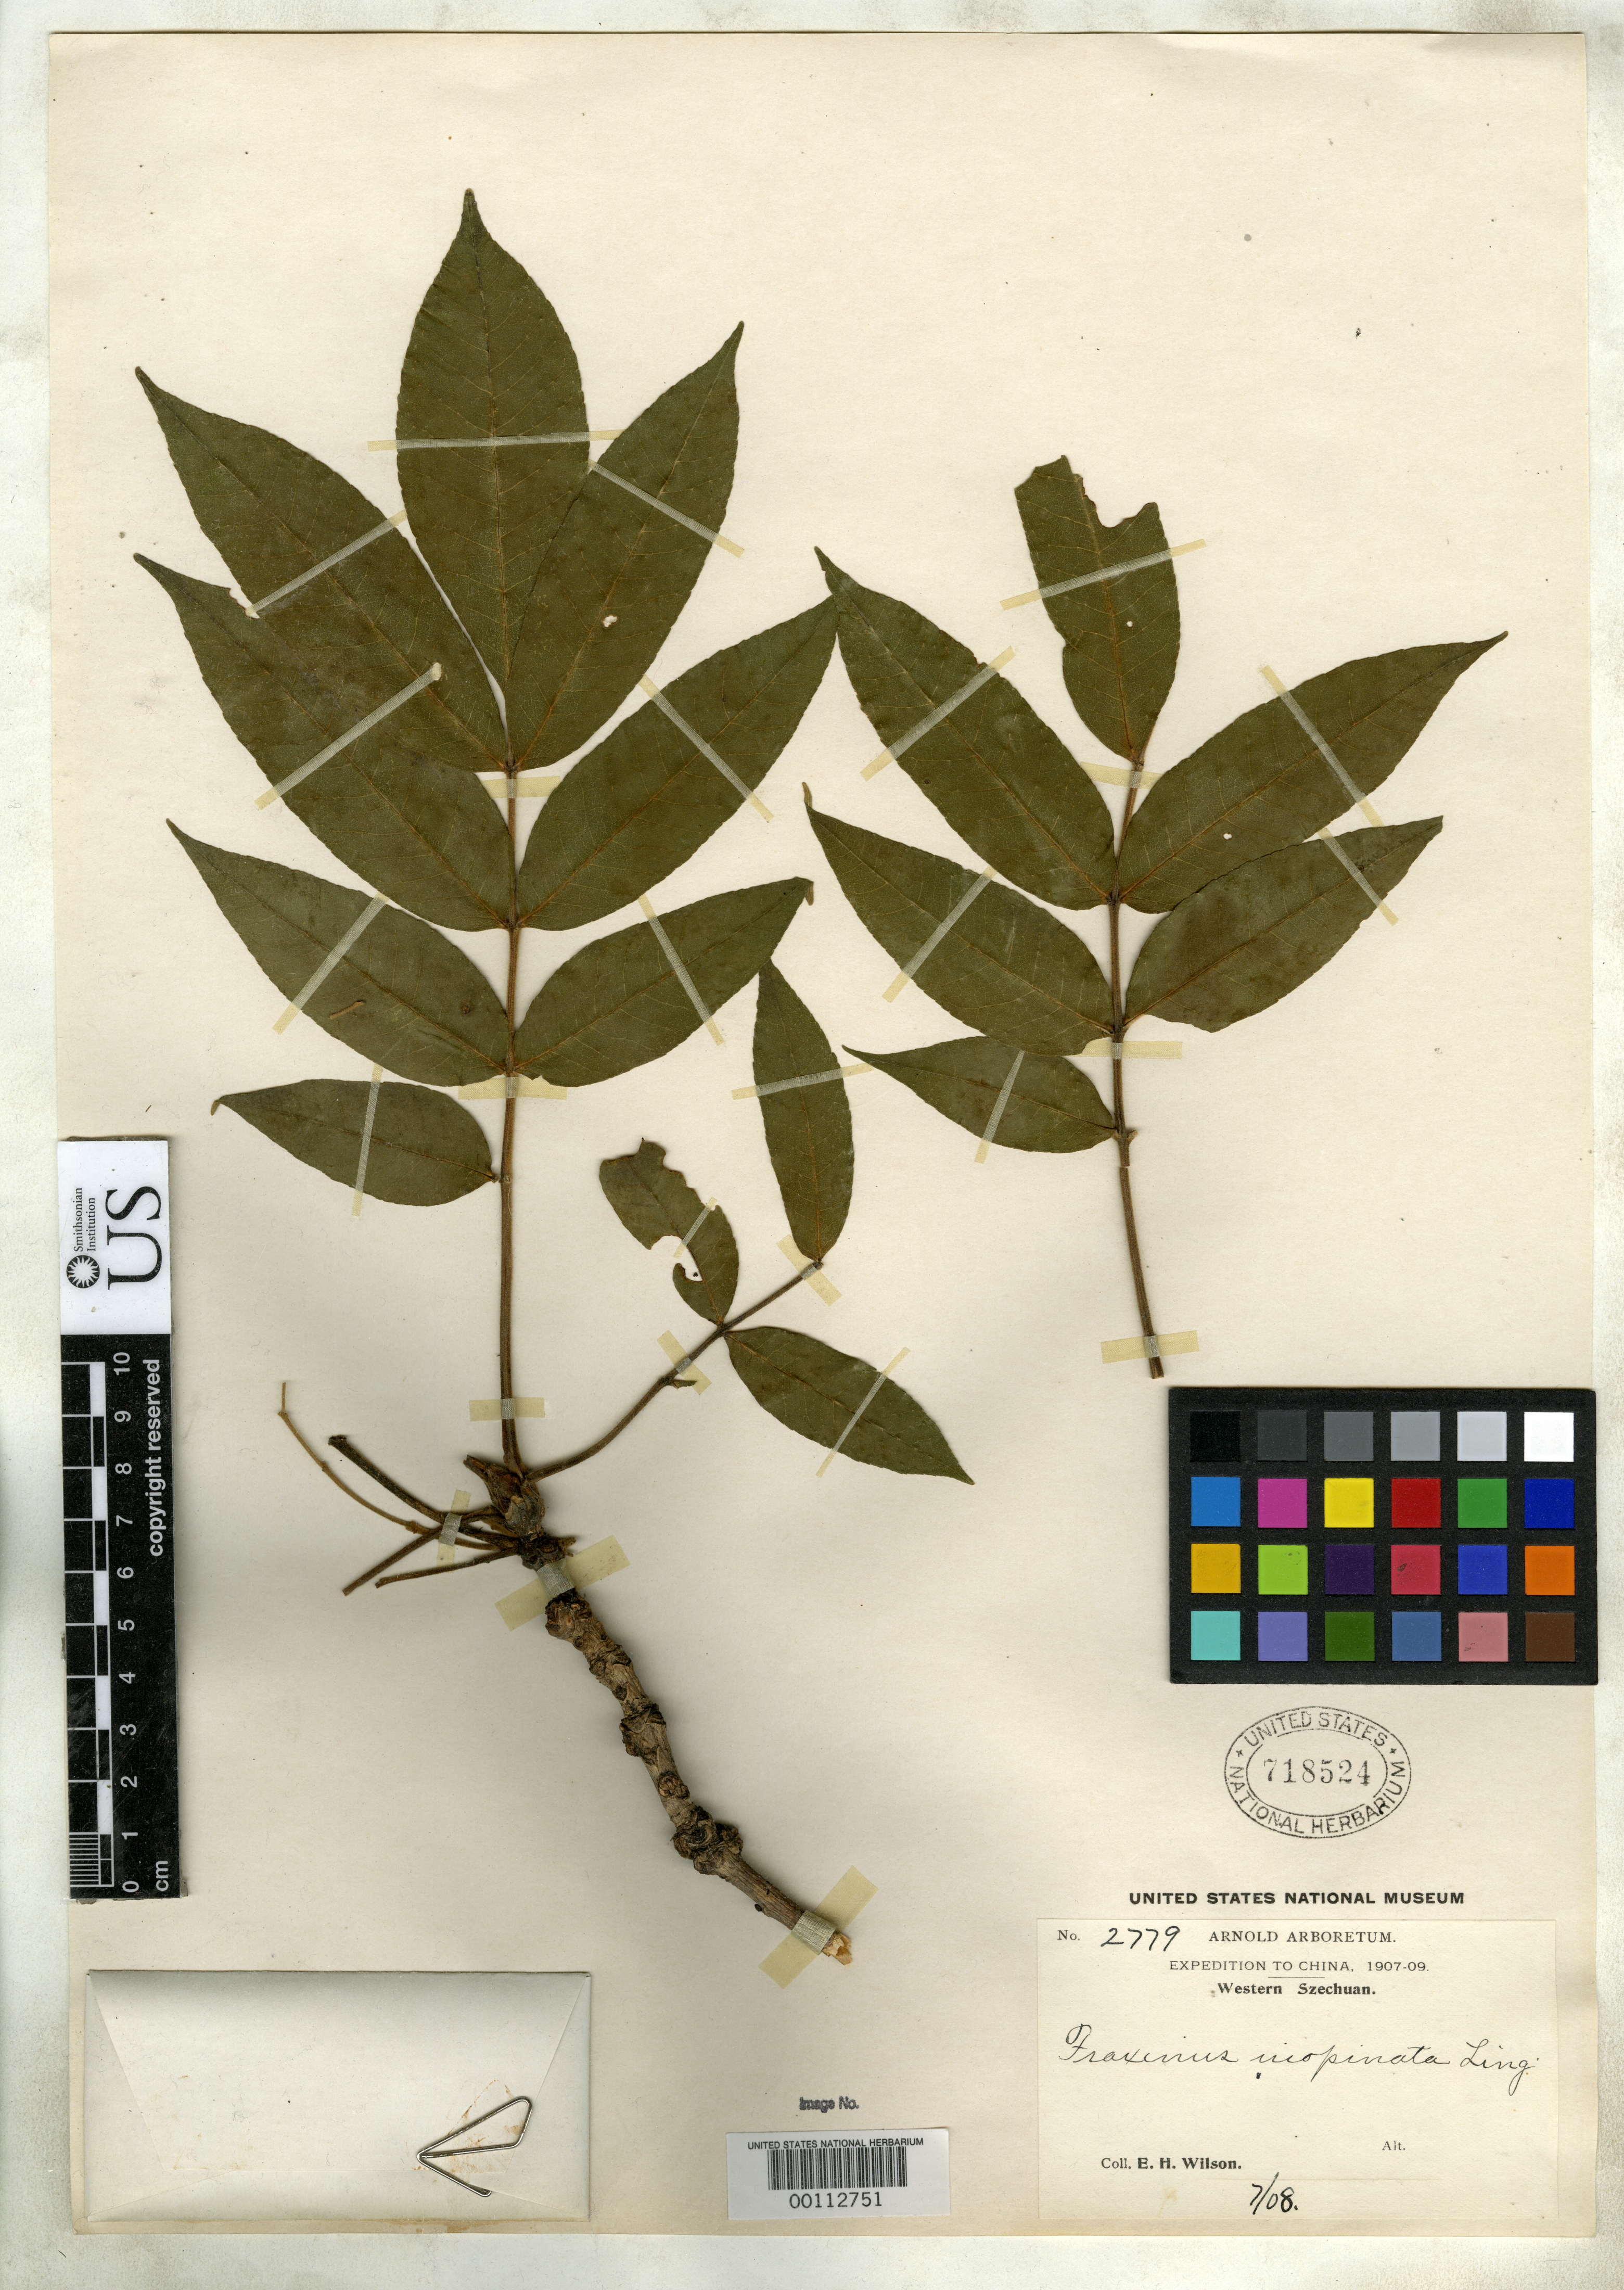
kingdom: Plantae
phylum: Tracheophyta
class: Magnoliopsida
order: Lamiales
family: Oleaceae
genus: Fraxinus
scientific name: Fraxinus inopinata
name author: Lingelsh. in Sarg.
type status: Isotype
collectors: E. H. Wilson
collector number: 2779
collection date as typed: Jun 1908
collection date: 1908-06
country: China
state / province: Sichuan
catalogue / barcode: US 718524